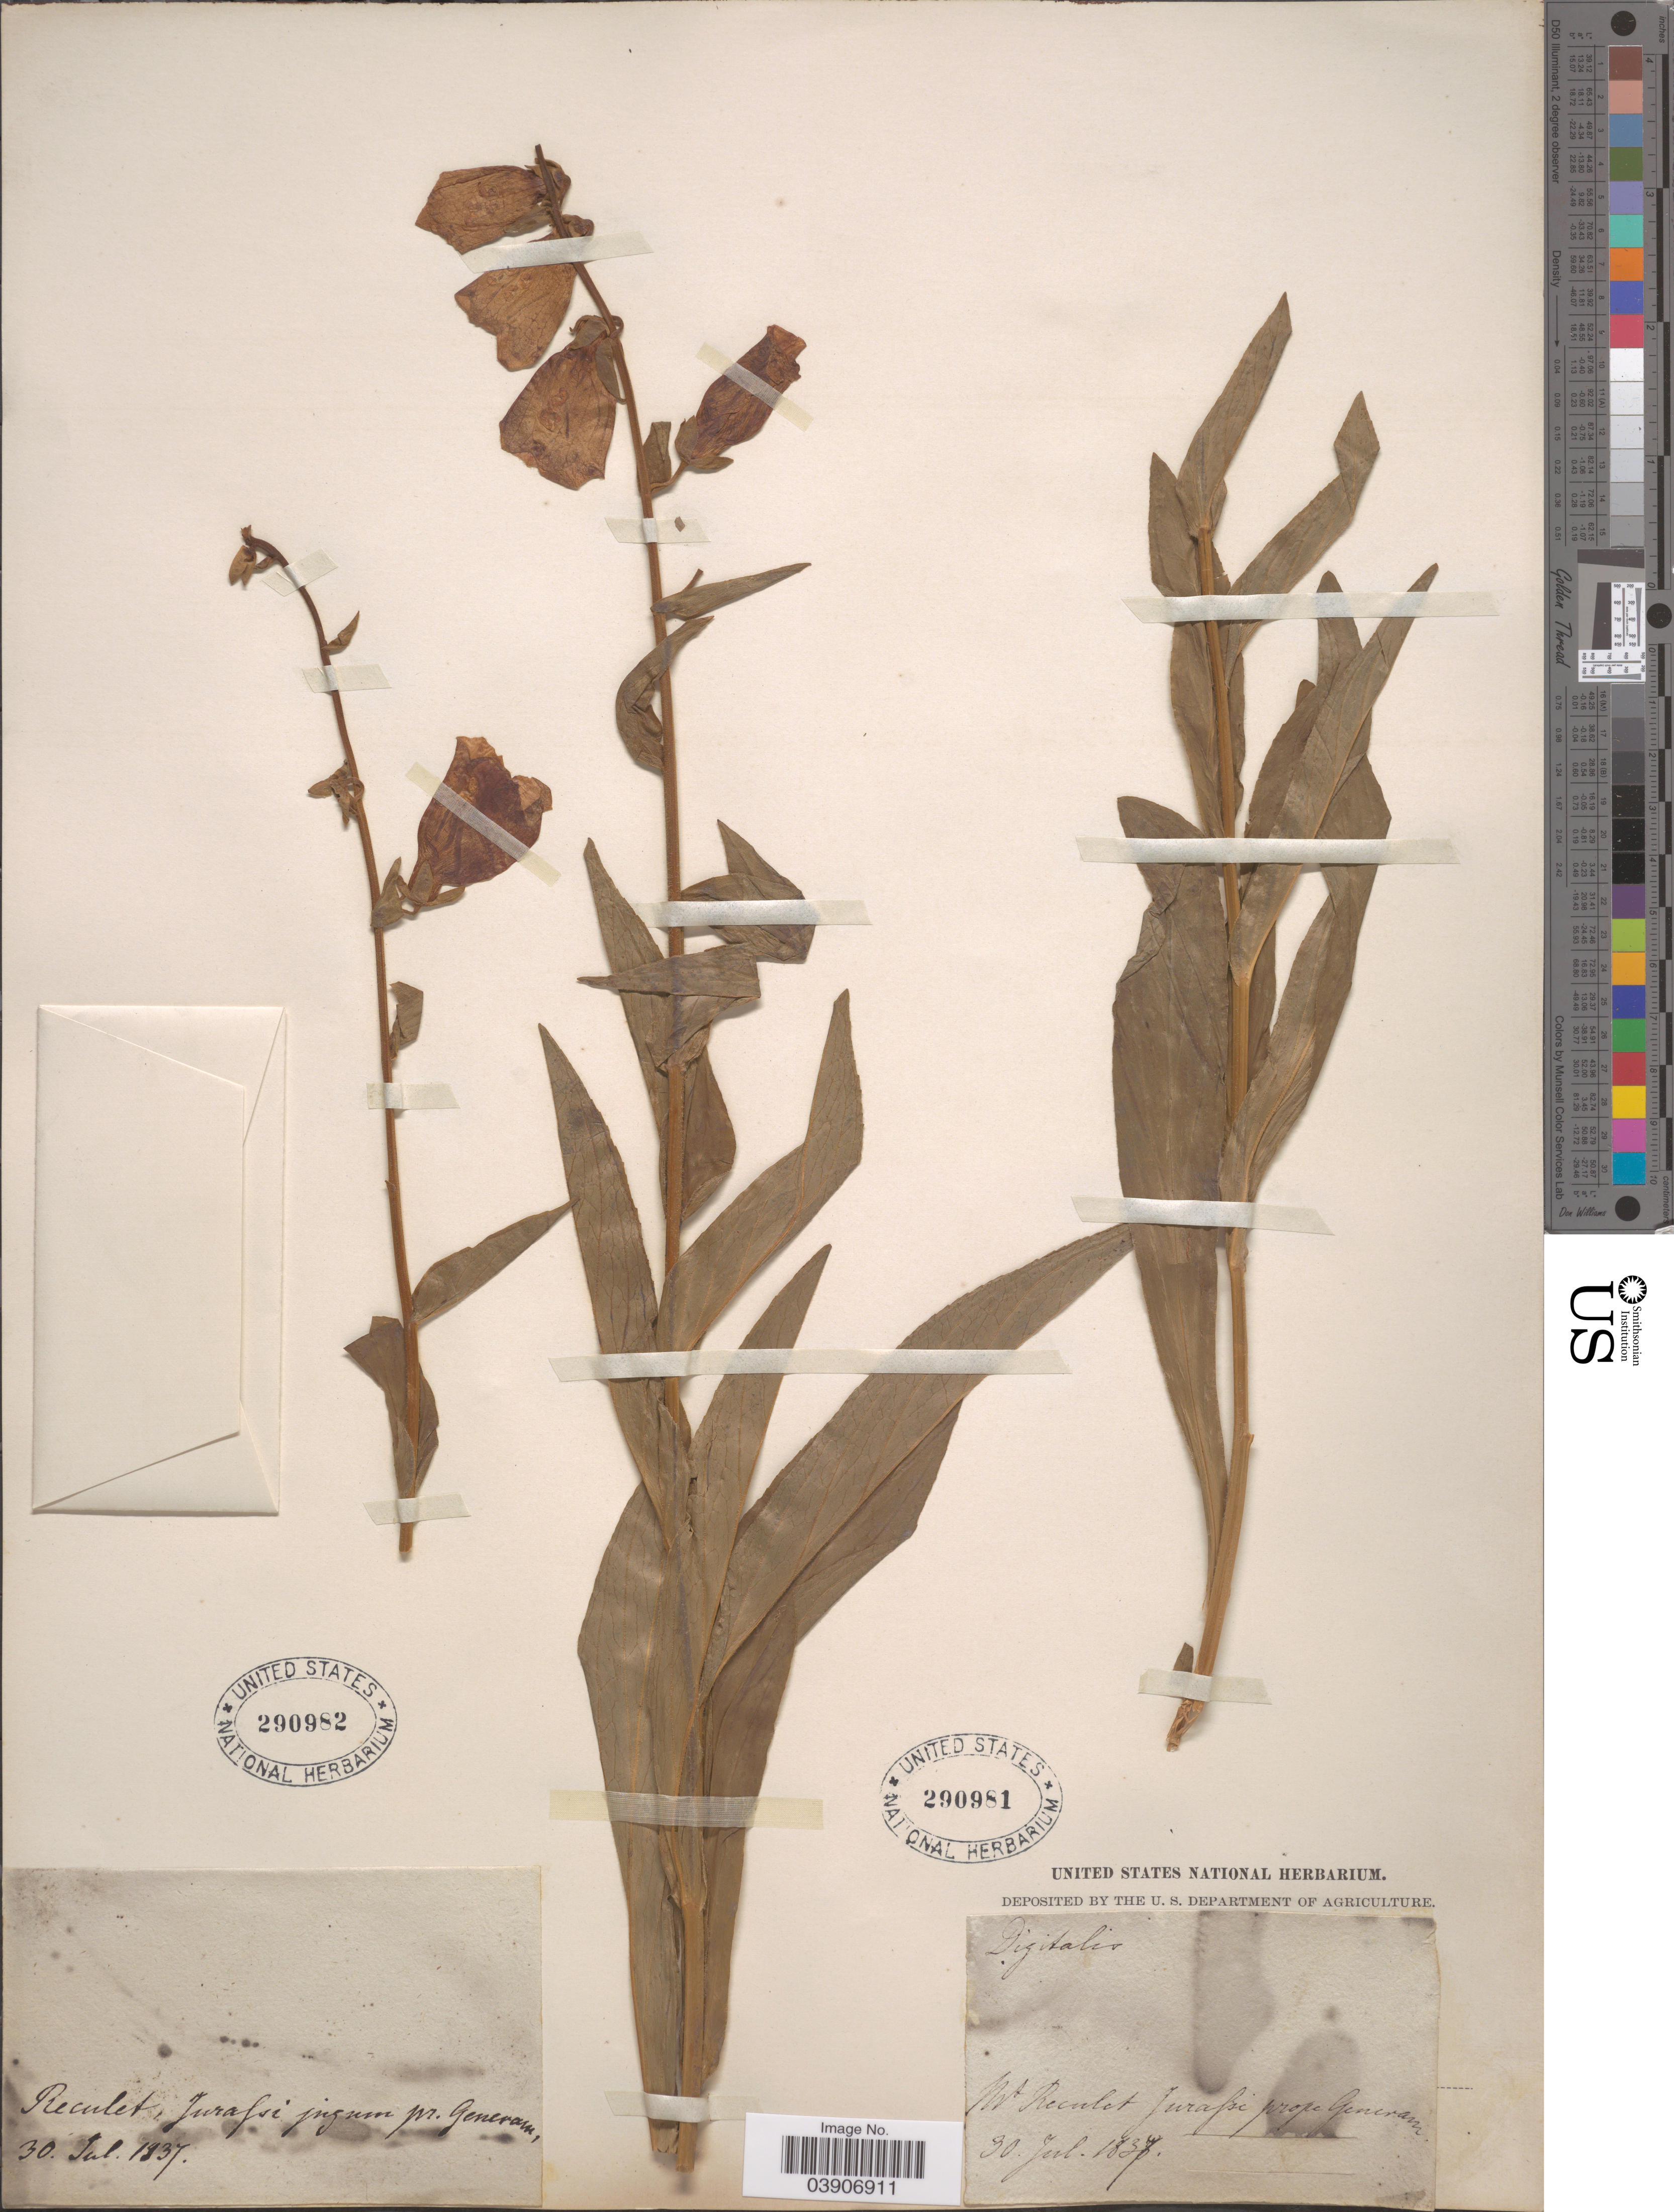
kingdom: Plantae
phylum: Tracheophyta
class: Magnoliopsida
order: Lamiales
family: Plantaginaceae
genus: Digitalis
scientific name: Digitalis sp.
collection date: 1837-07-30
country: France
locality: Mt. Reculet Jurapi prope Generam.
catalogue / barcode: US 290981